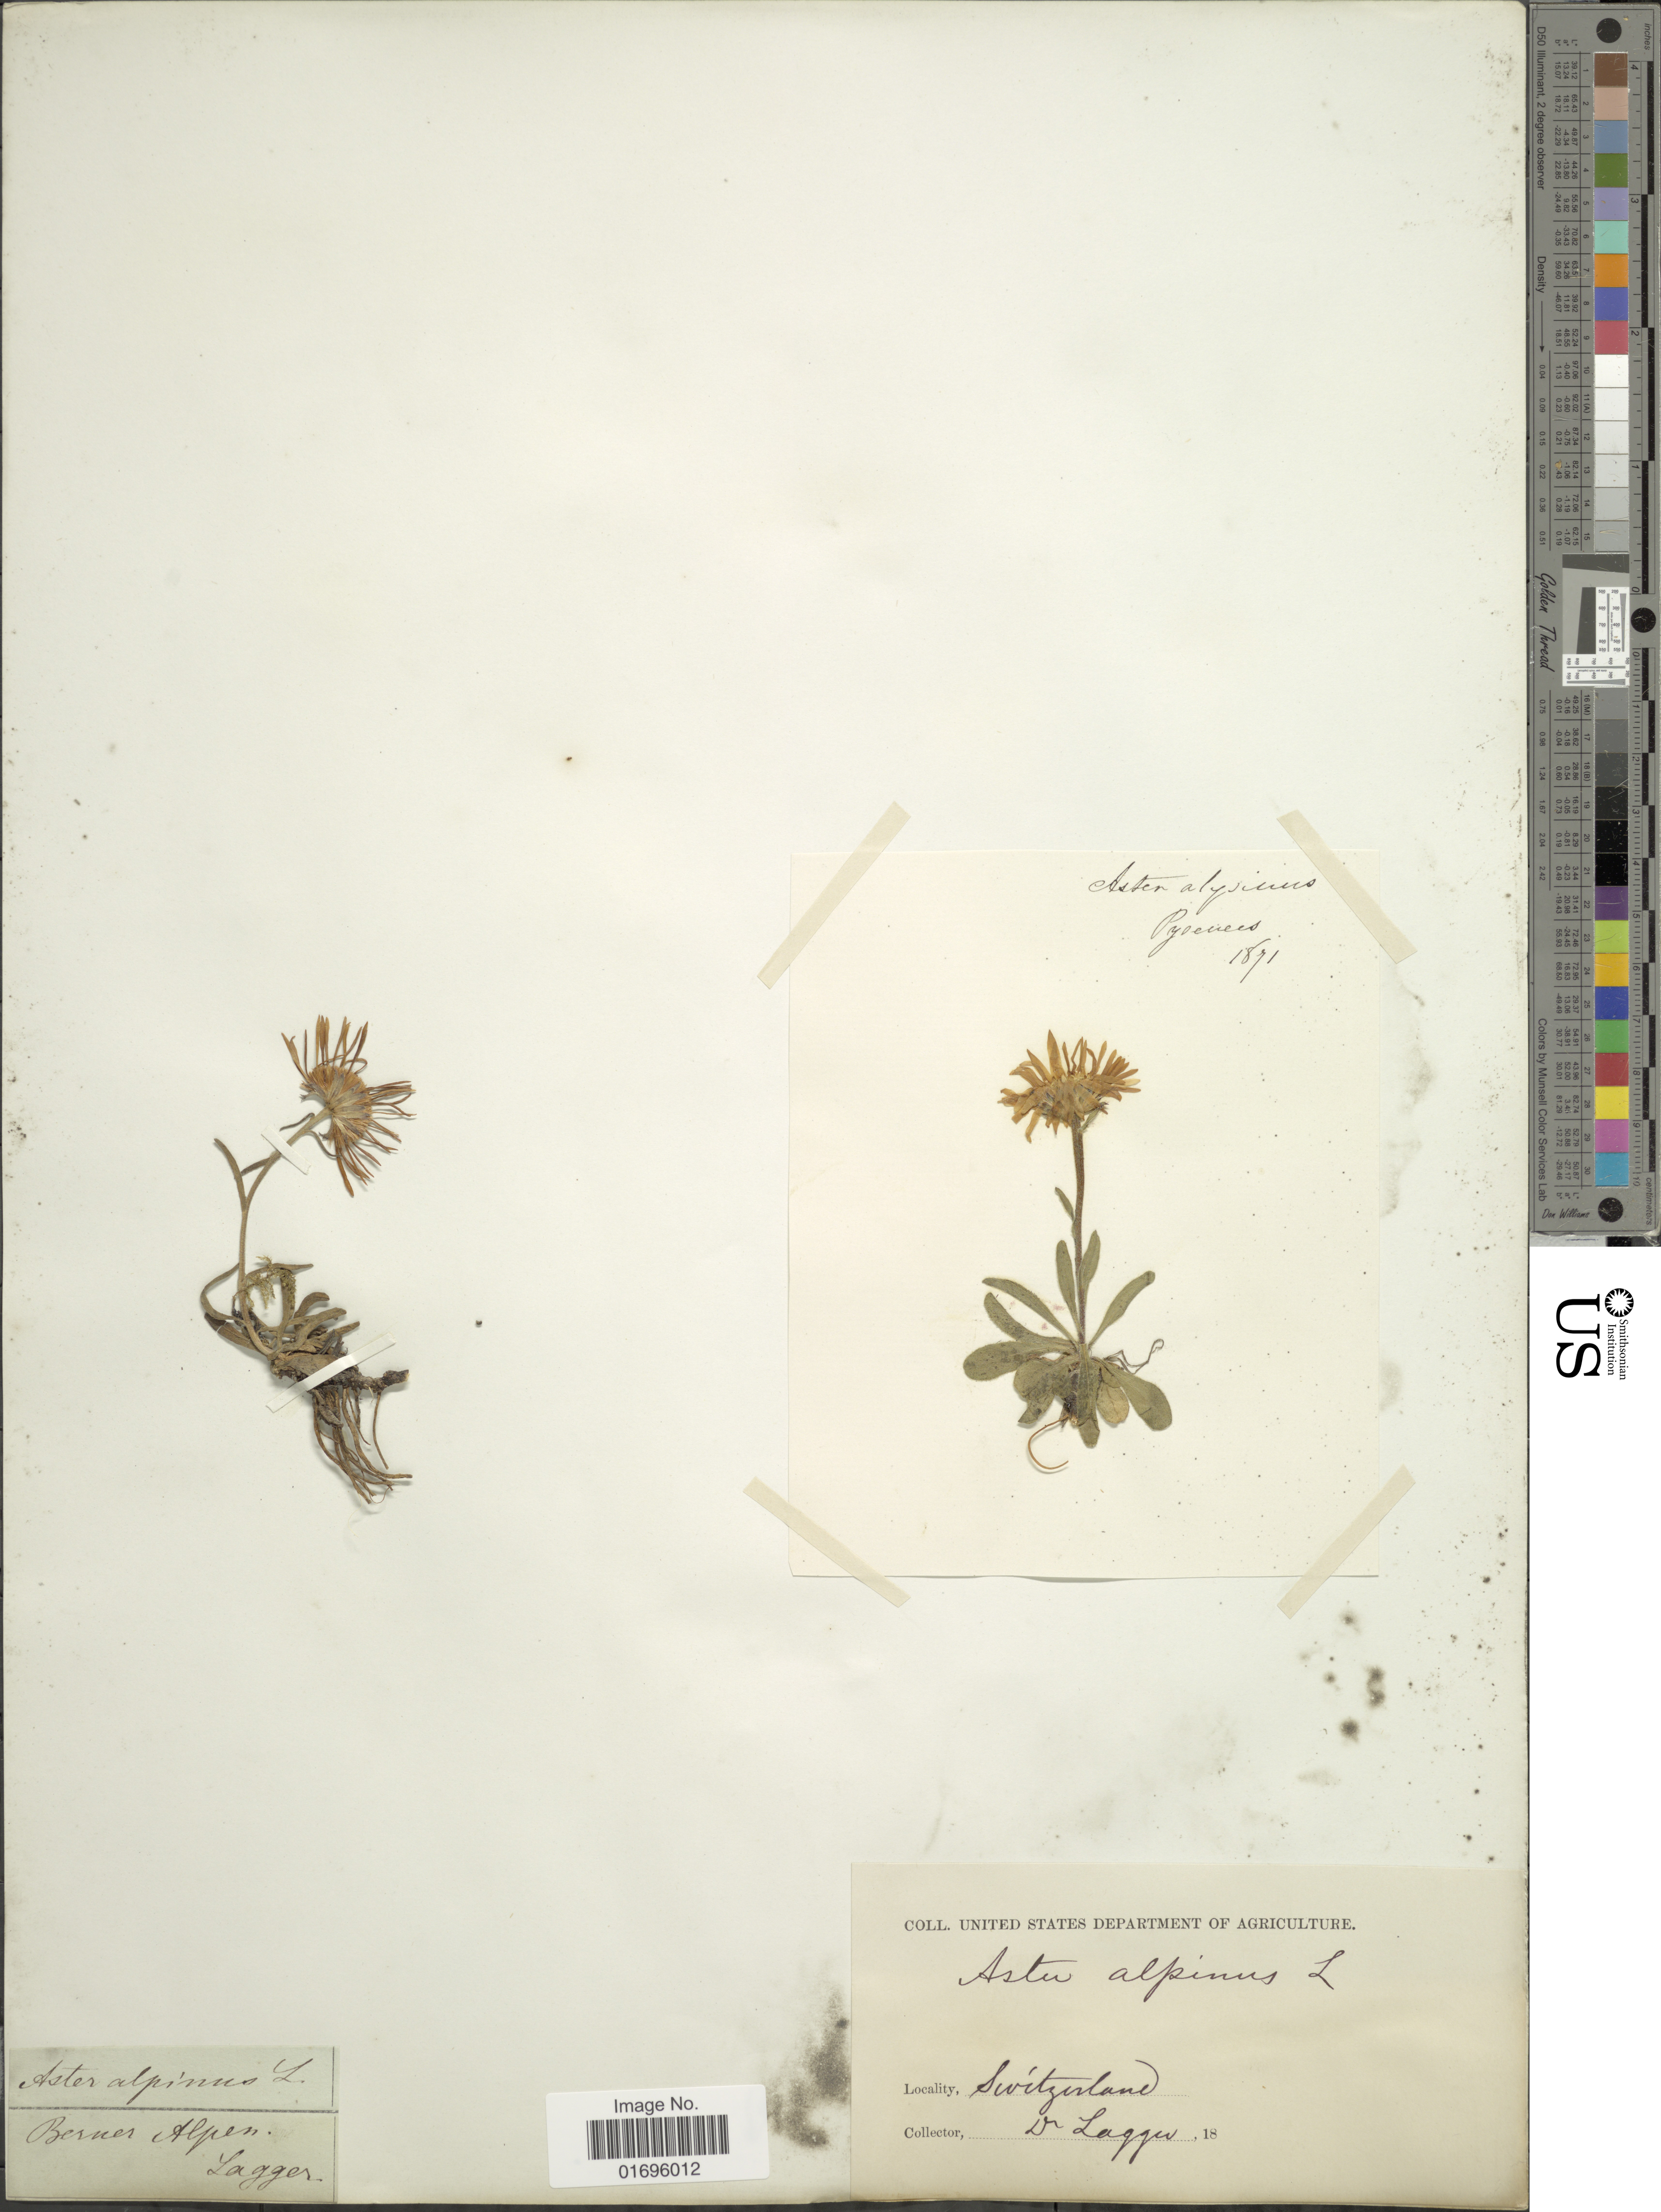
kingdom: Plantae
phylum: Tracheophyta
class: Magnoliopsida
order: Asterales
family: Asteraceae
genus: Aster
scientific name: Aster alpinus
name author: L.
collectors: D. Lagger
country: Switzerland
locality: Berner Alpen